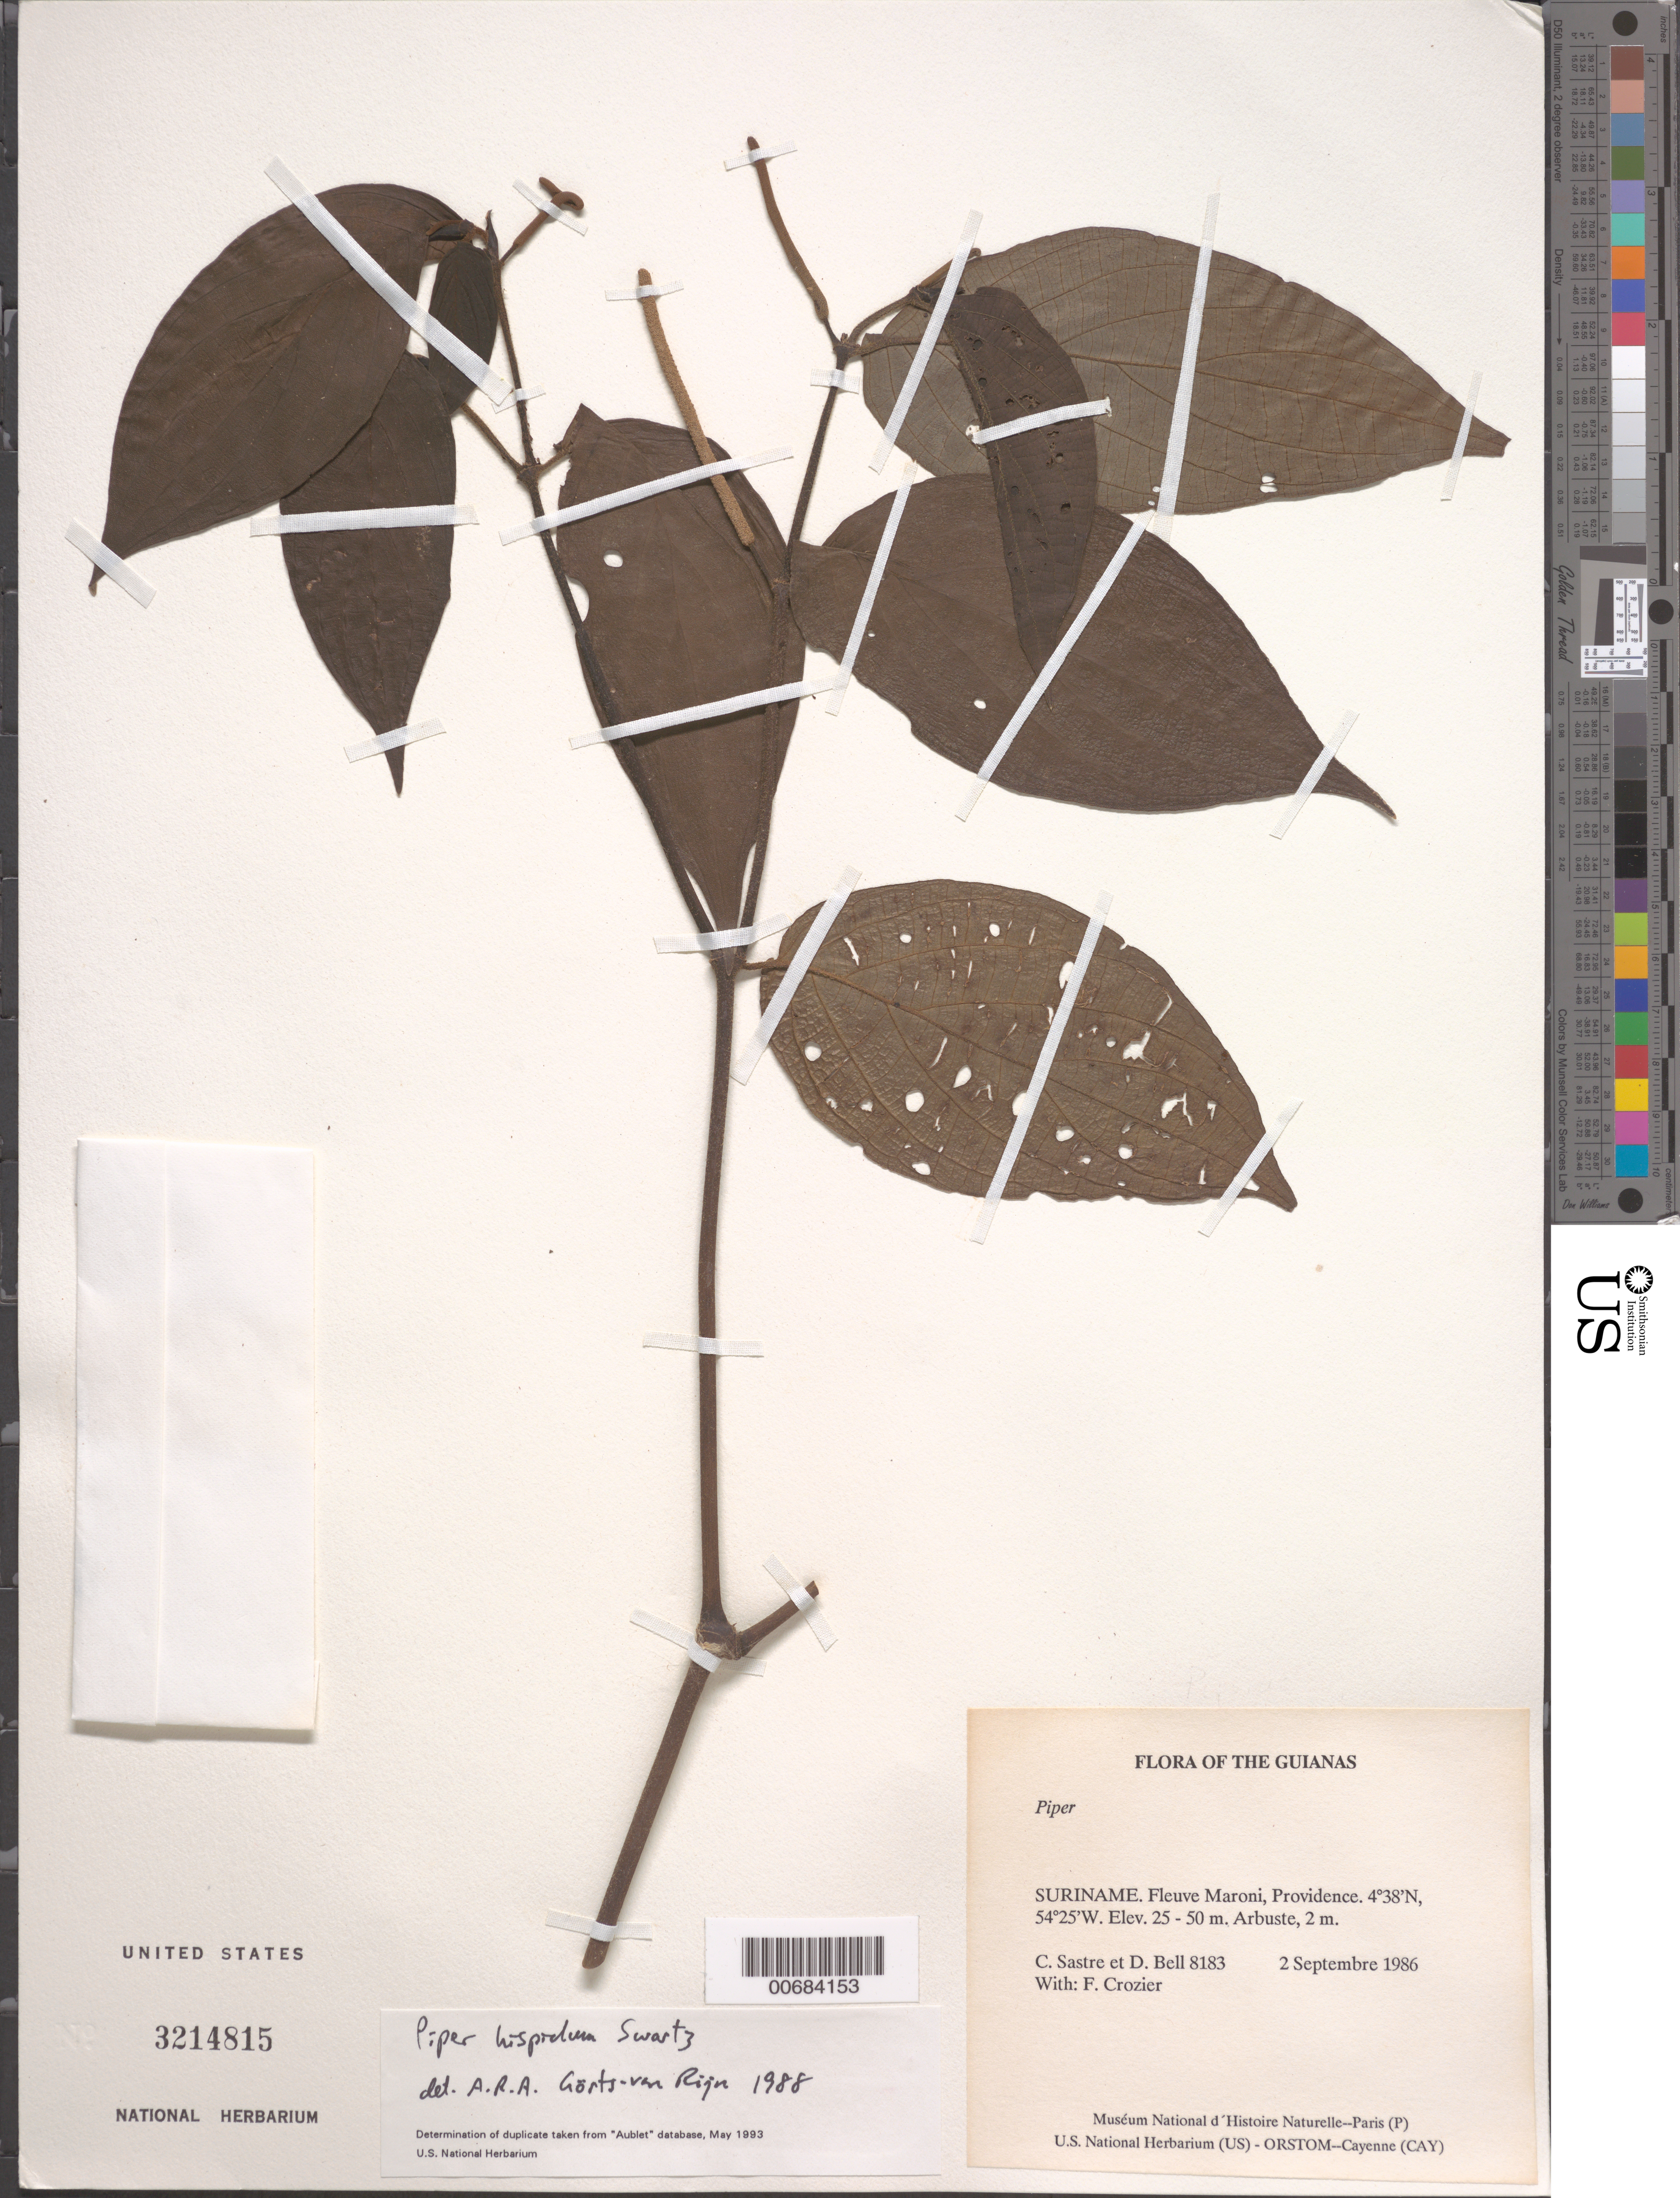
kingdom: Plantae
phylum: Tracheophyta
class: Magnoliopsida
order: Piperales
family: Piperaceae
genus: Piper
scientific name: Piper hispidum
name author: Sw.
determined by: Görts-van Rijn, A. R. A.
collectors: C. H. L. Sastre, D. A. Bell & F. Crozier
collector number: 8183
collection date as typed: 2 September 1986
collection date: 1986-09-02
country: Suriname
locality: Fleuve Maroni, Providence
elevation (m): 25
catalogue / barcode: US 3214815